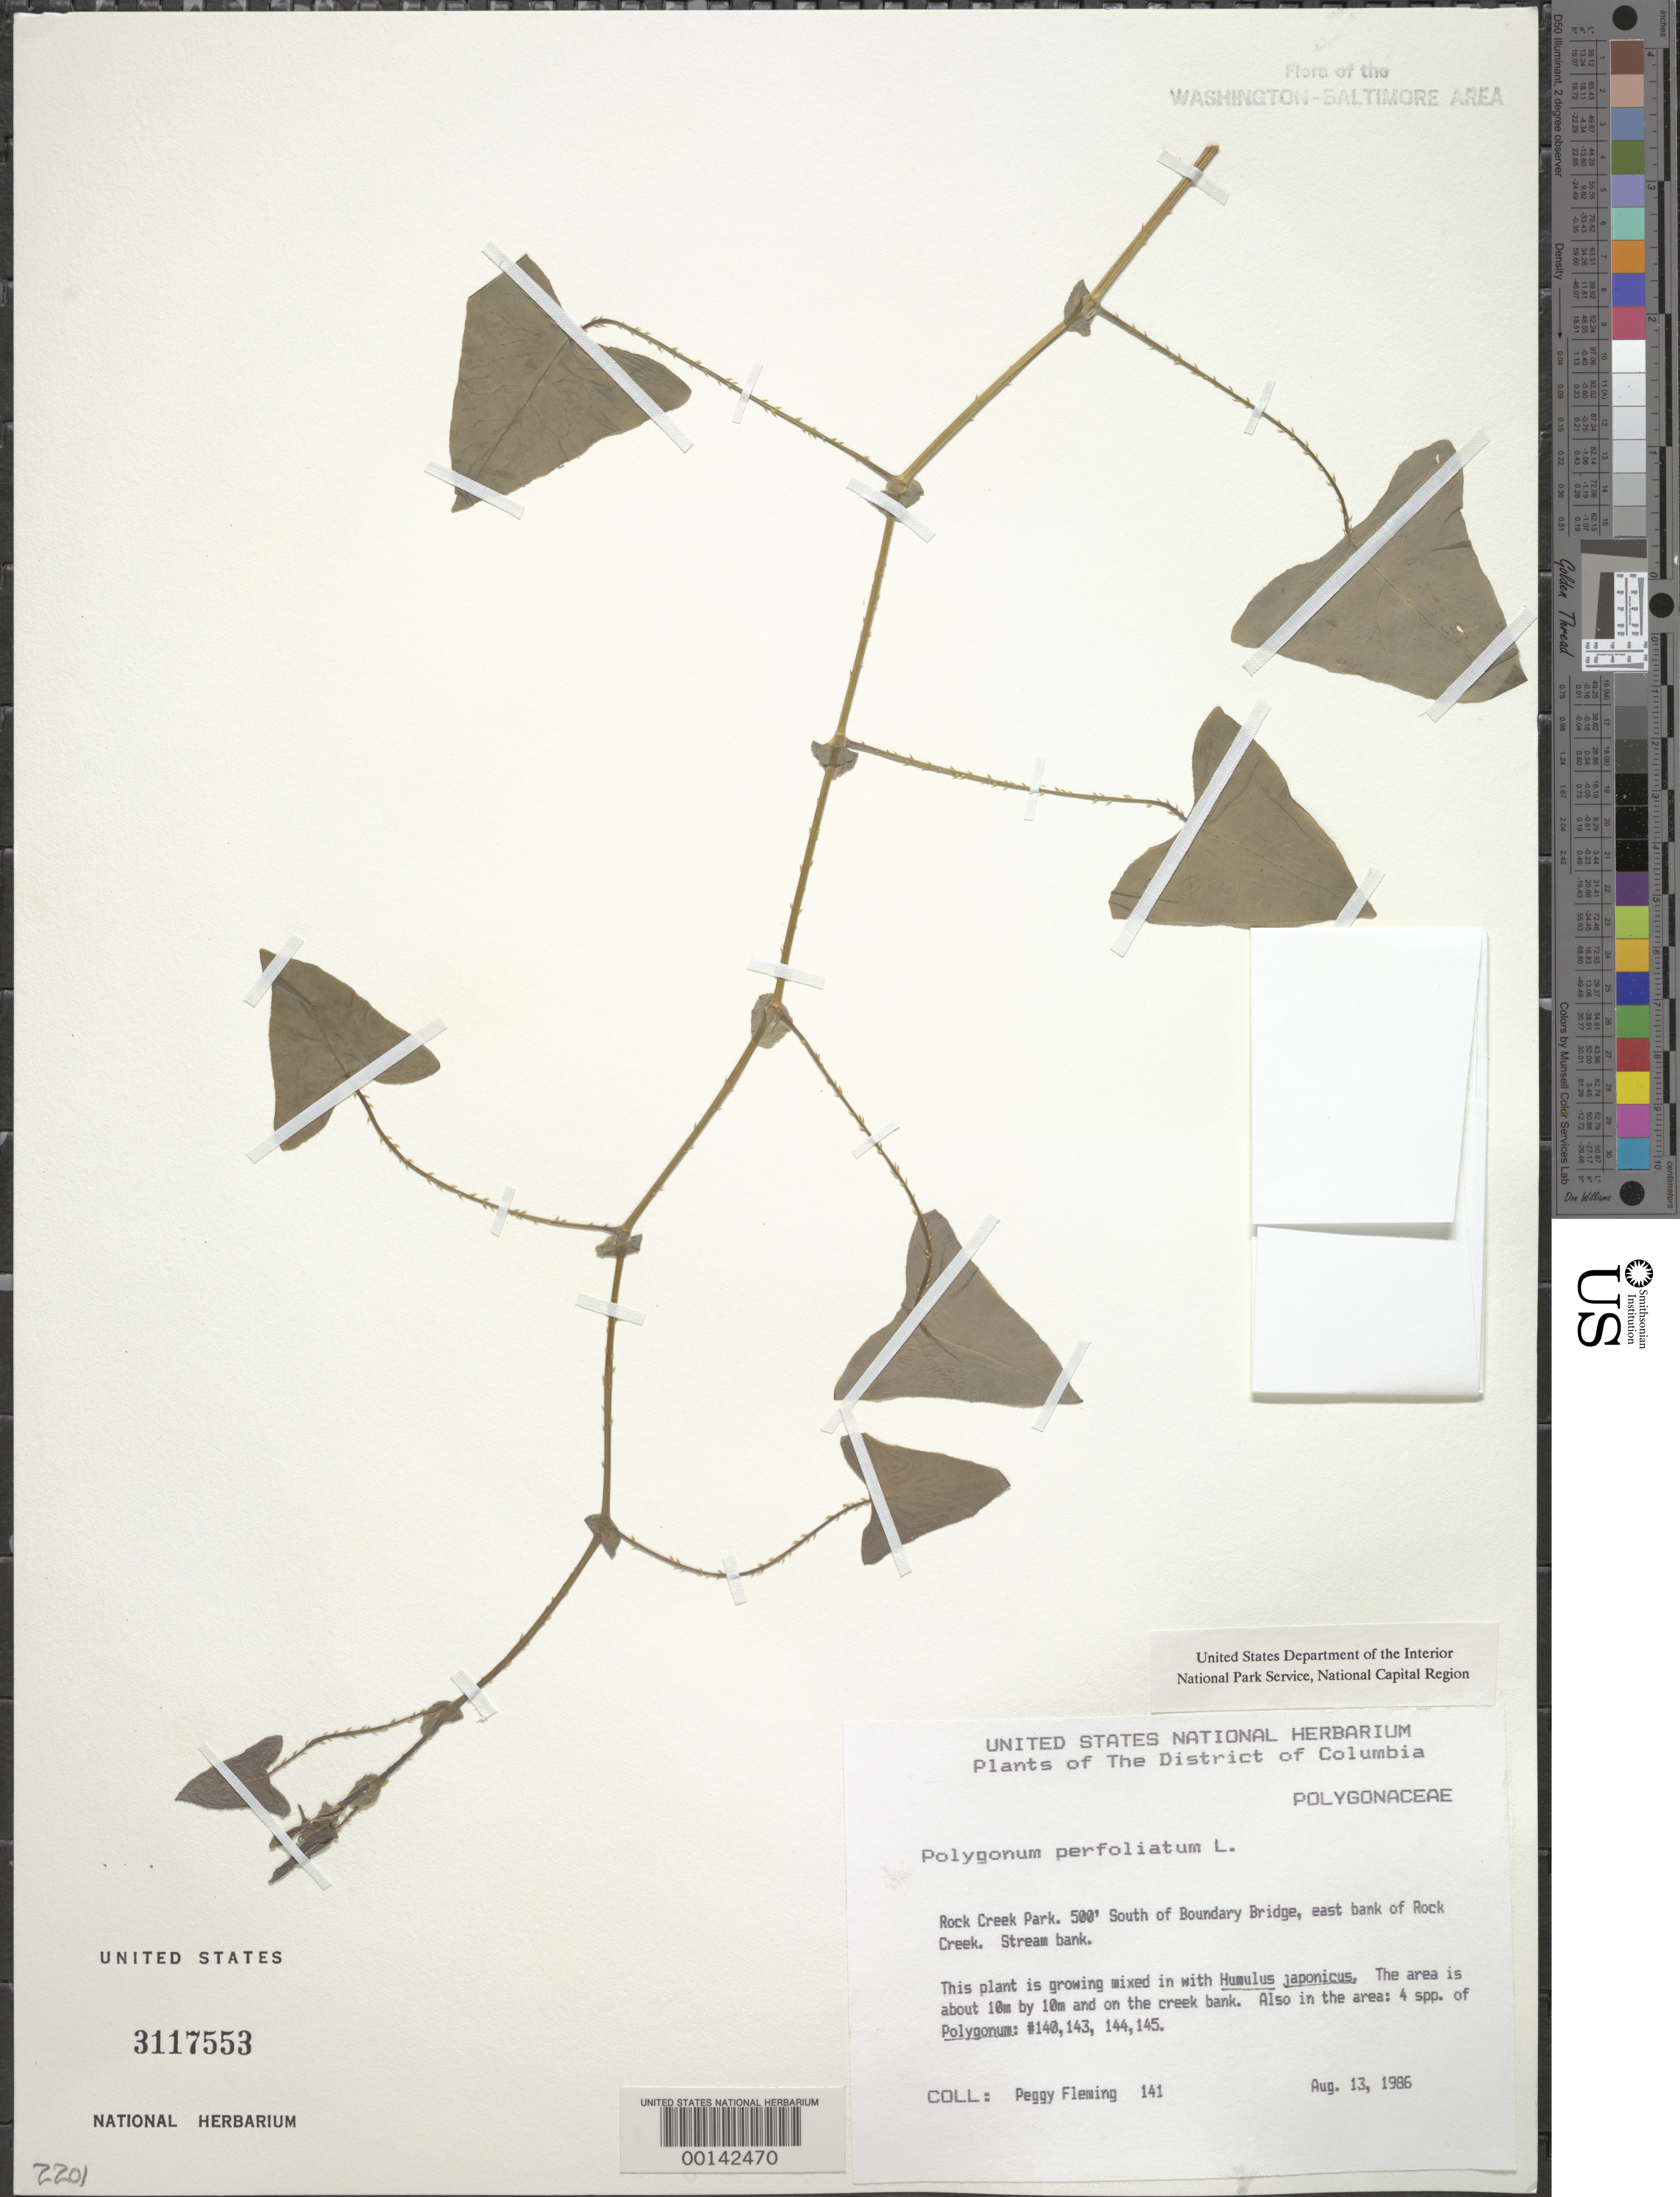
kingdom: Plantae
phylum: Tracheophyta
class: Magnoliopsida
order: Caryophyllales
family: Polygonaceae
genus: Persicaria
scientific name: Persicaria perfoliata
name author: (L.) H. Gross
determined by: Atha, D. E.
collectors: P. Fleming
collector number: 141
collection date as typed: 13 Aug 1986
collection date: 1986-08-13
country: United States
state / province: District of Columbia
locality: Rock Creek Park. 500' south of Boundary Bridge, east bank of Rock Creek. Rock Creek Park and Vicinity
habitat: Stream bank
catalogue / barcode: US 3117553